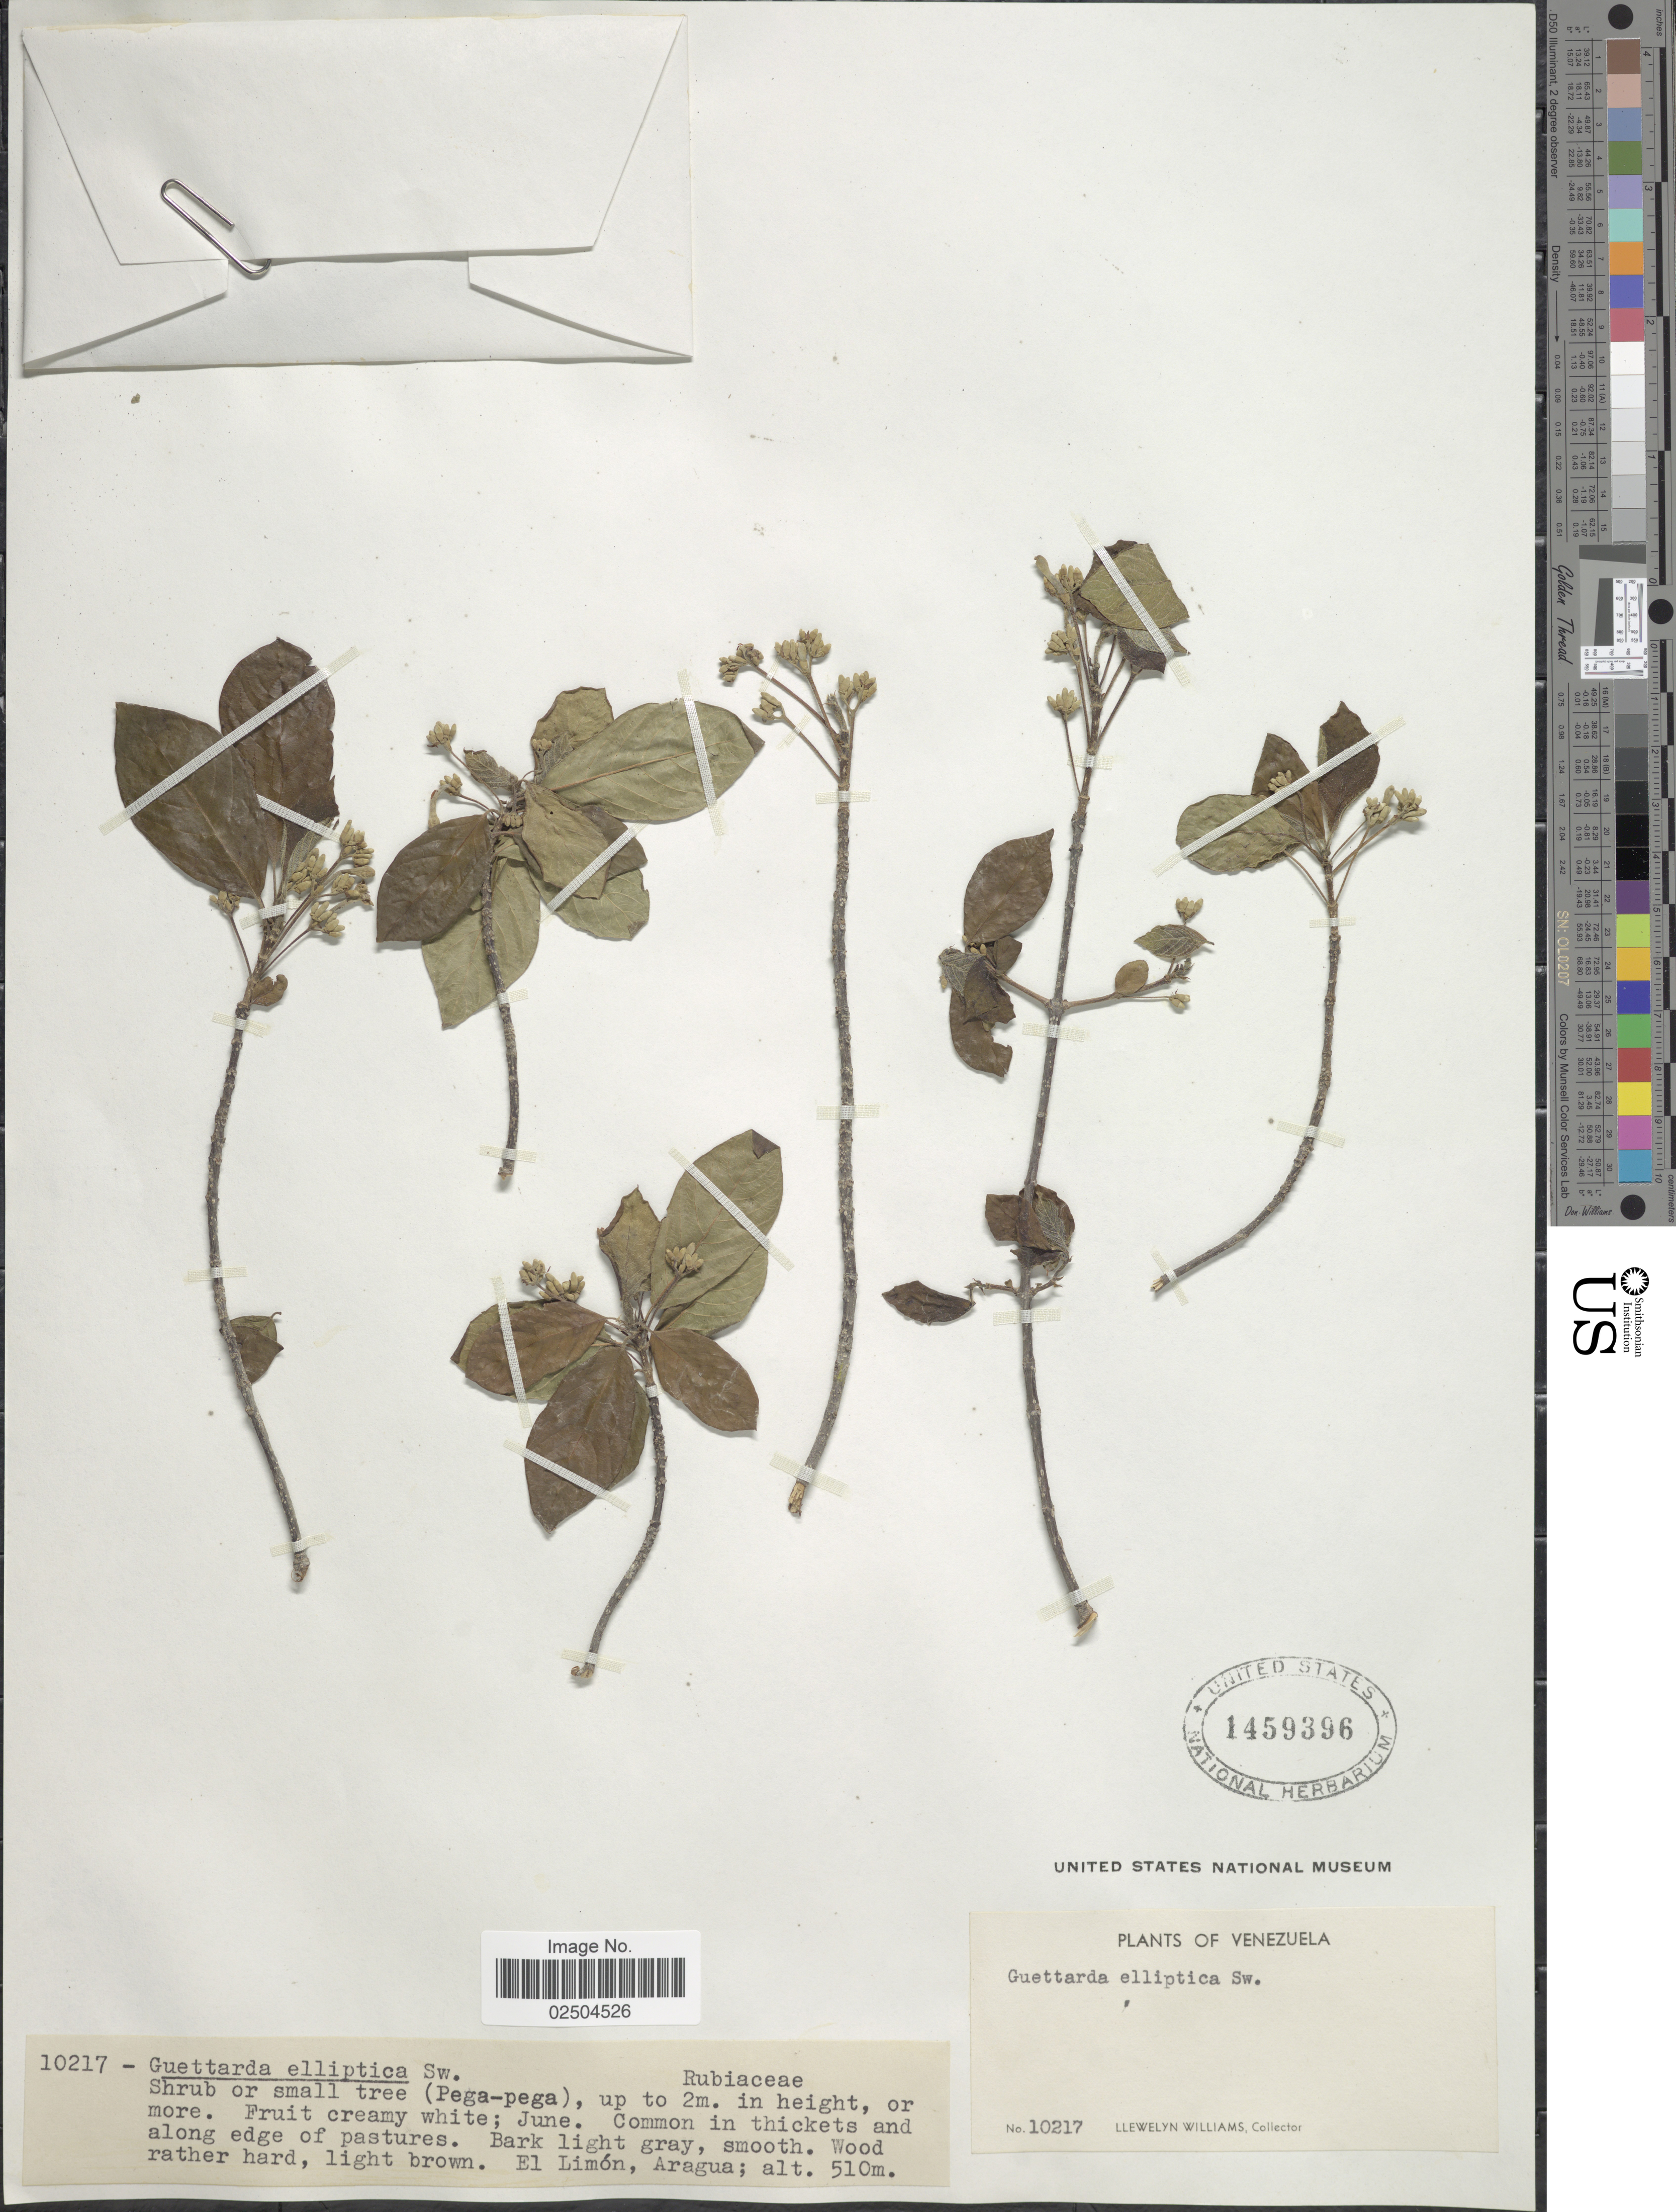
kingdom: Plantae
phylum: Tracheophyta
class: Magnoliopsida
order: Gentianales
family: Rubiaceae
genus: Guettarda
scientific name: Guettarda elliptica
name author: Sw.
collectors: Ll. Williams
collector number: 10217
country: Venezuela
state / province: Aragua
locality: El Limon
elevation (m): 510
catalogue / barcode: US 1459396